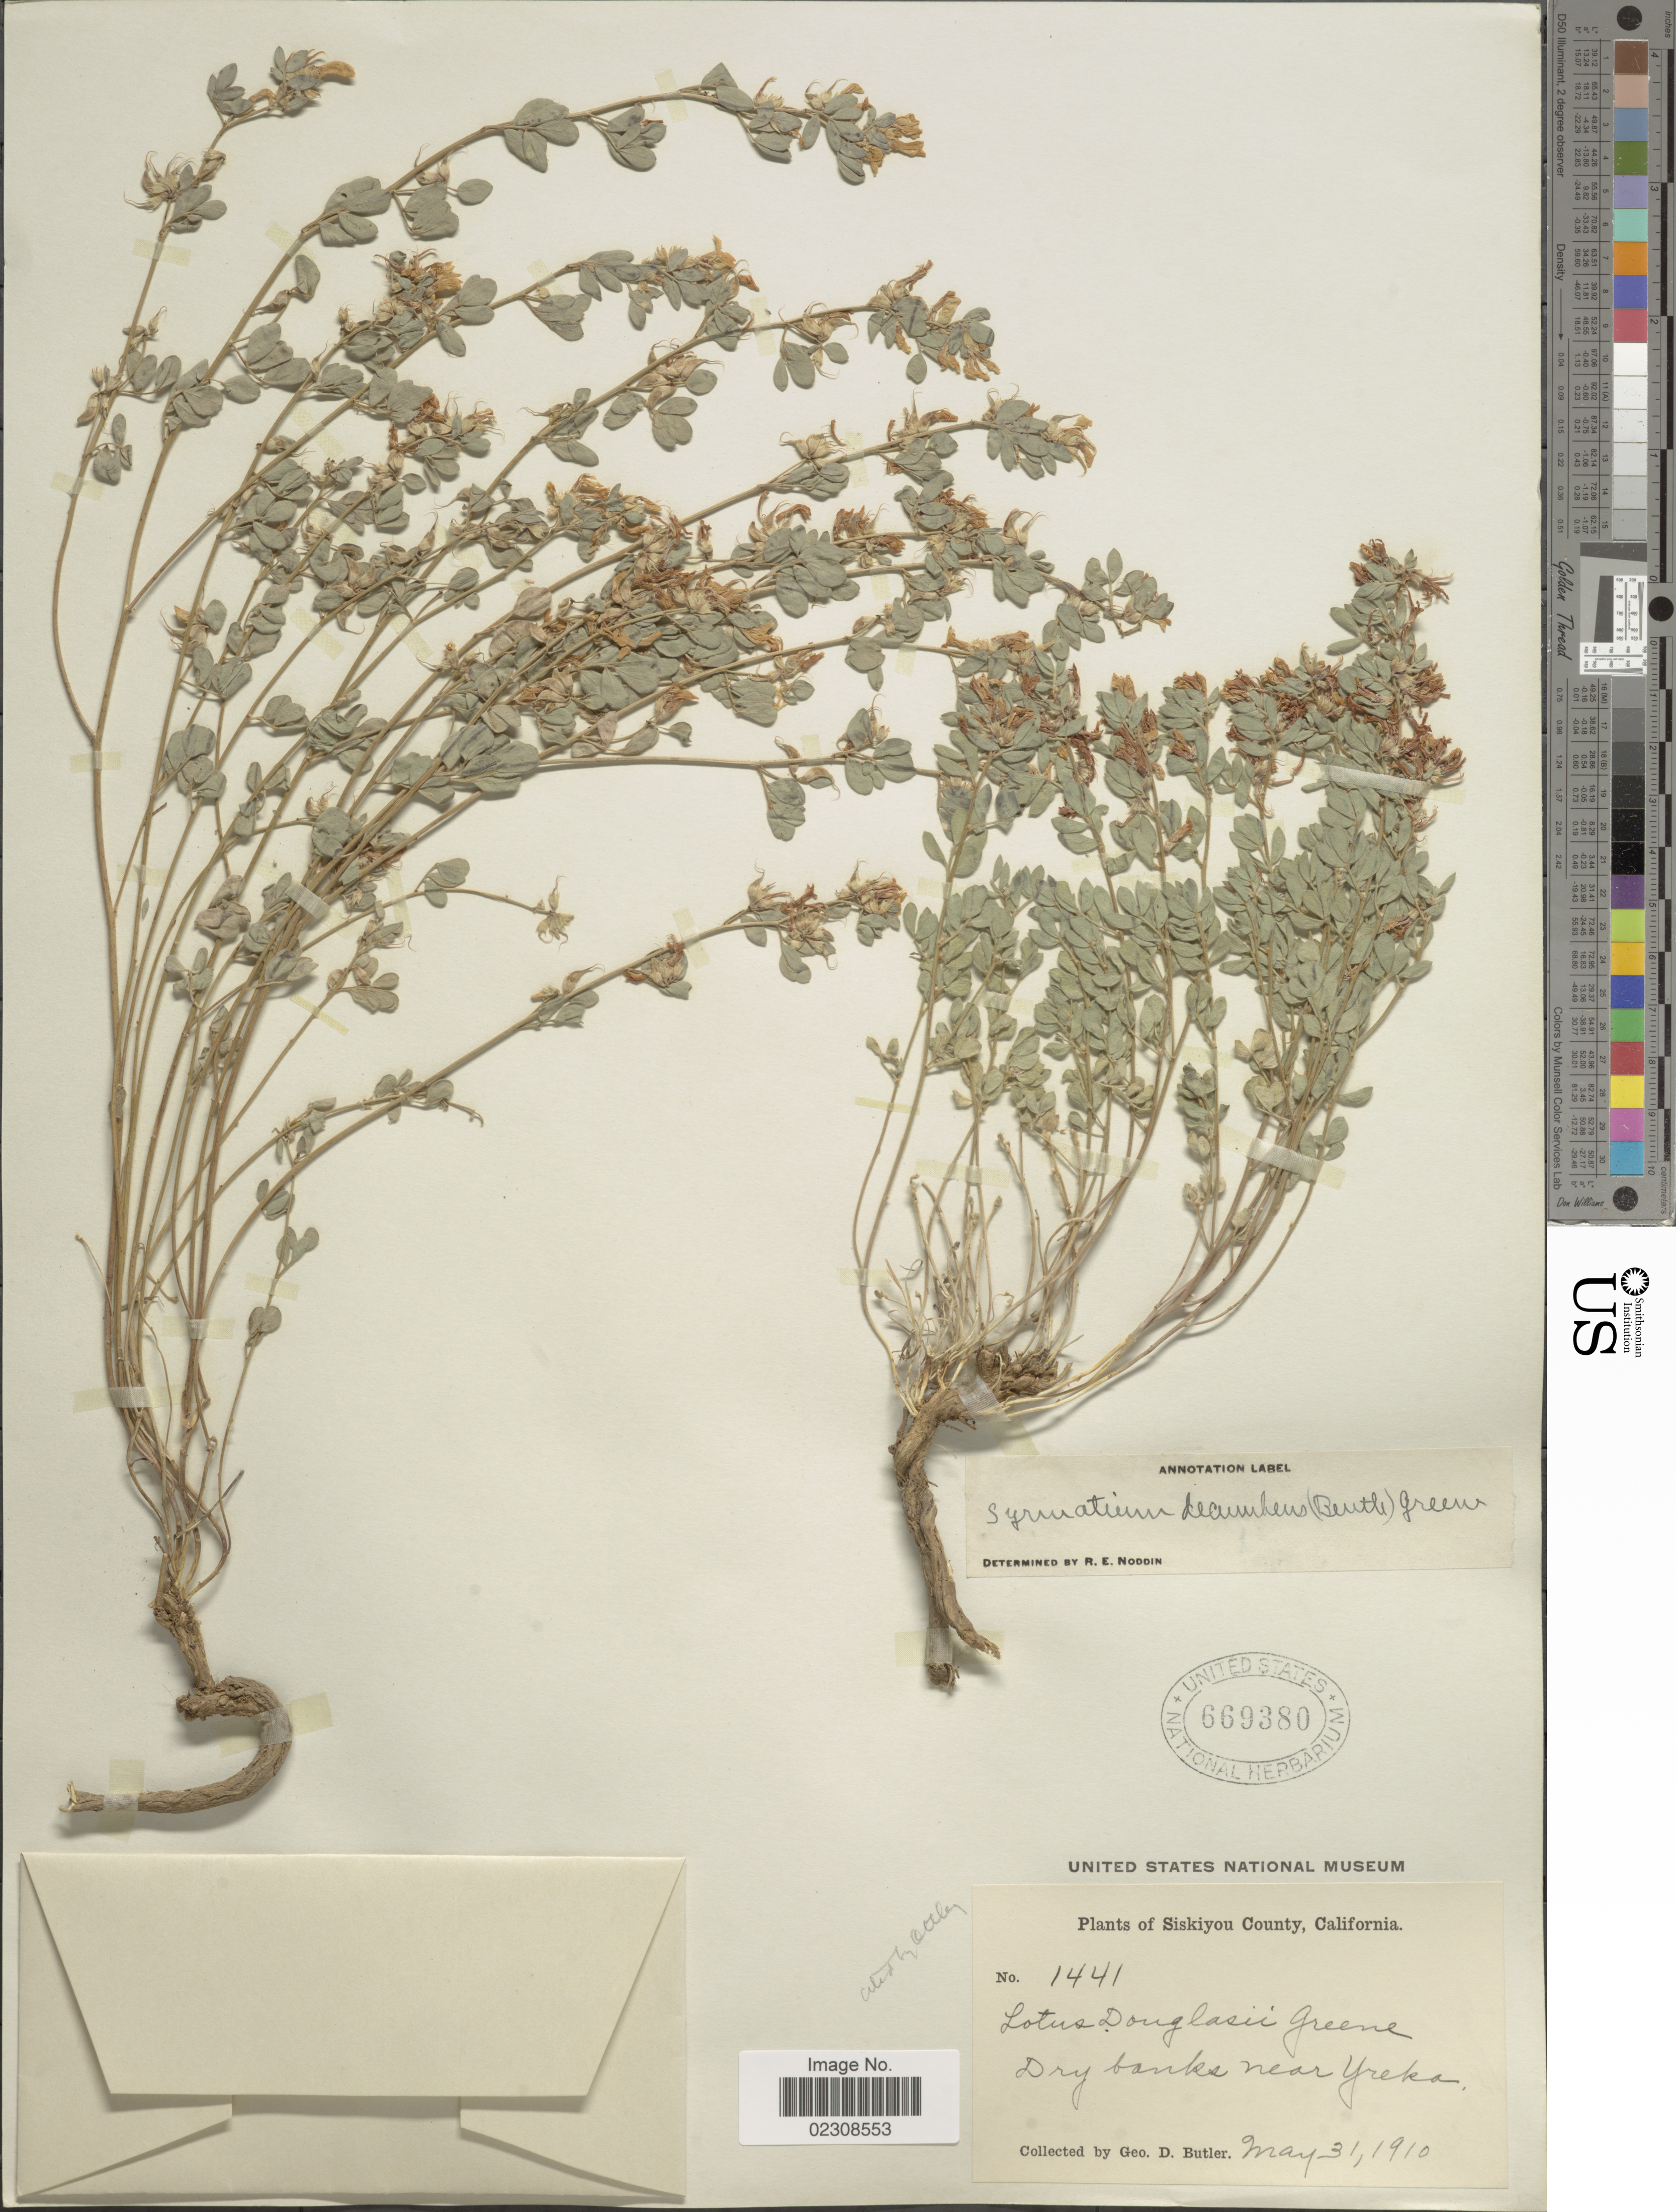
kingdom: Plantae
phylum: Tracheophyta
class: Magnoliopsida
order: Fabales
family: Fabaceae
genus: Syrmatium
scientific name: Syrmatium decumbens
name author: (Benth.) Greene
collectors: G. D. Butler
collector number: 1441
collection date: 1910-05-31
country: United States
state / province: California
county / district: Siskiyou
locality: Siskiyou County. Dry banks near Yreka.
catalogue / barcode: US 669380